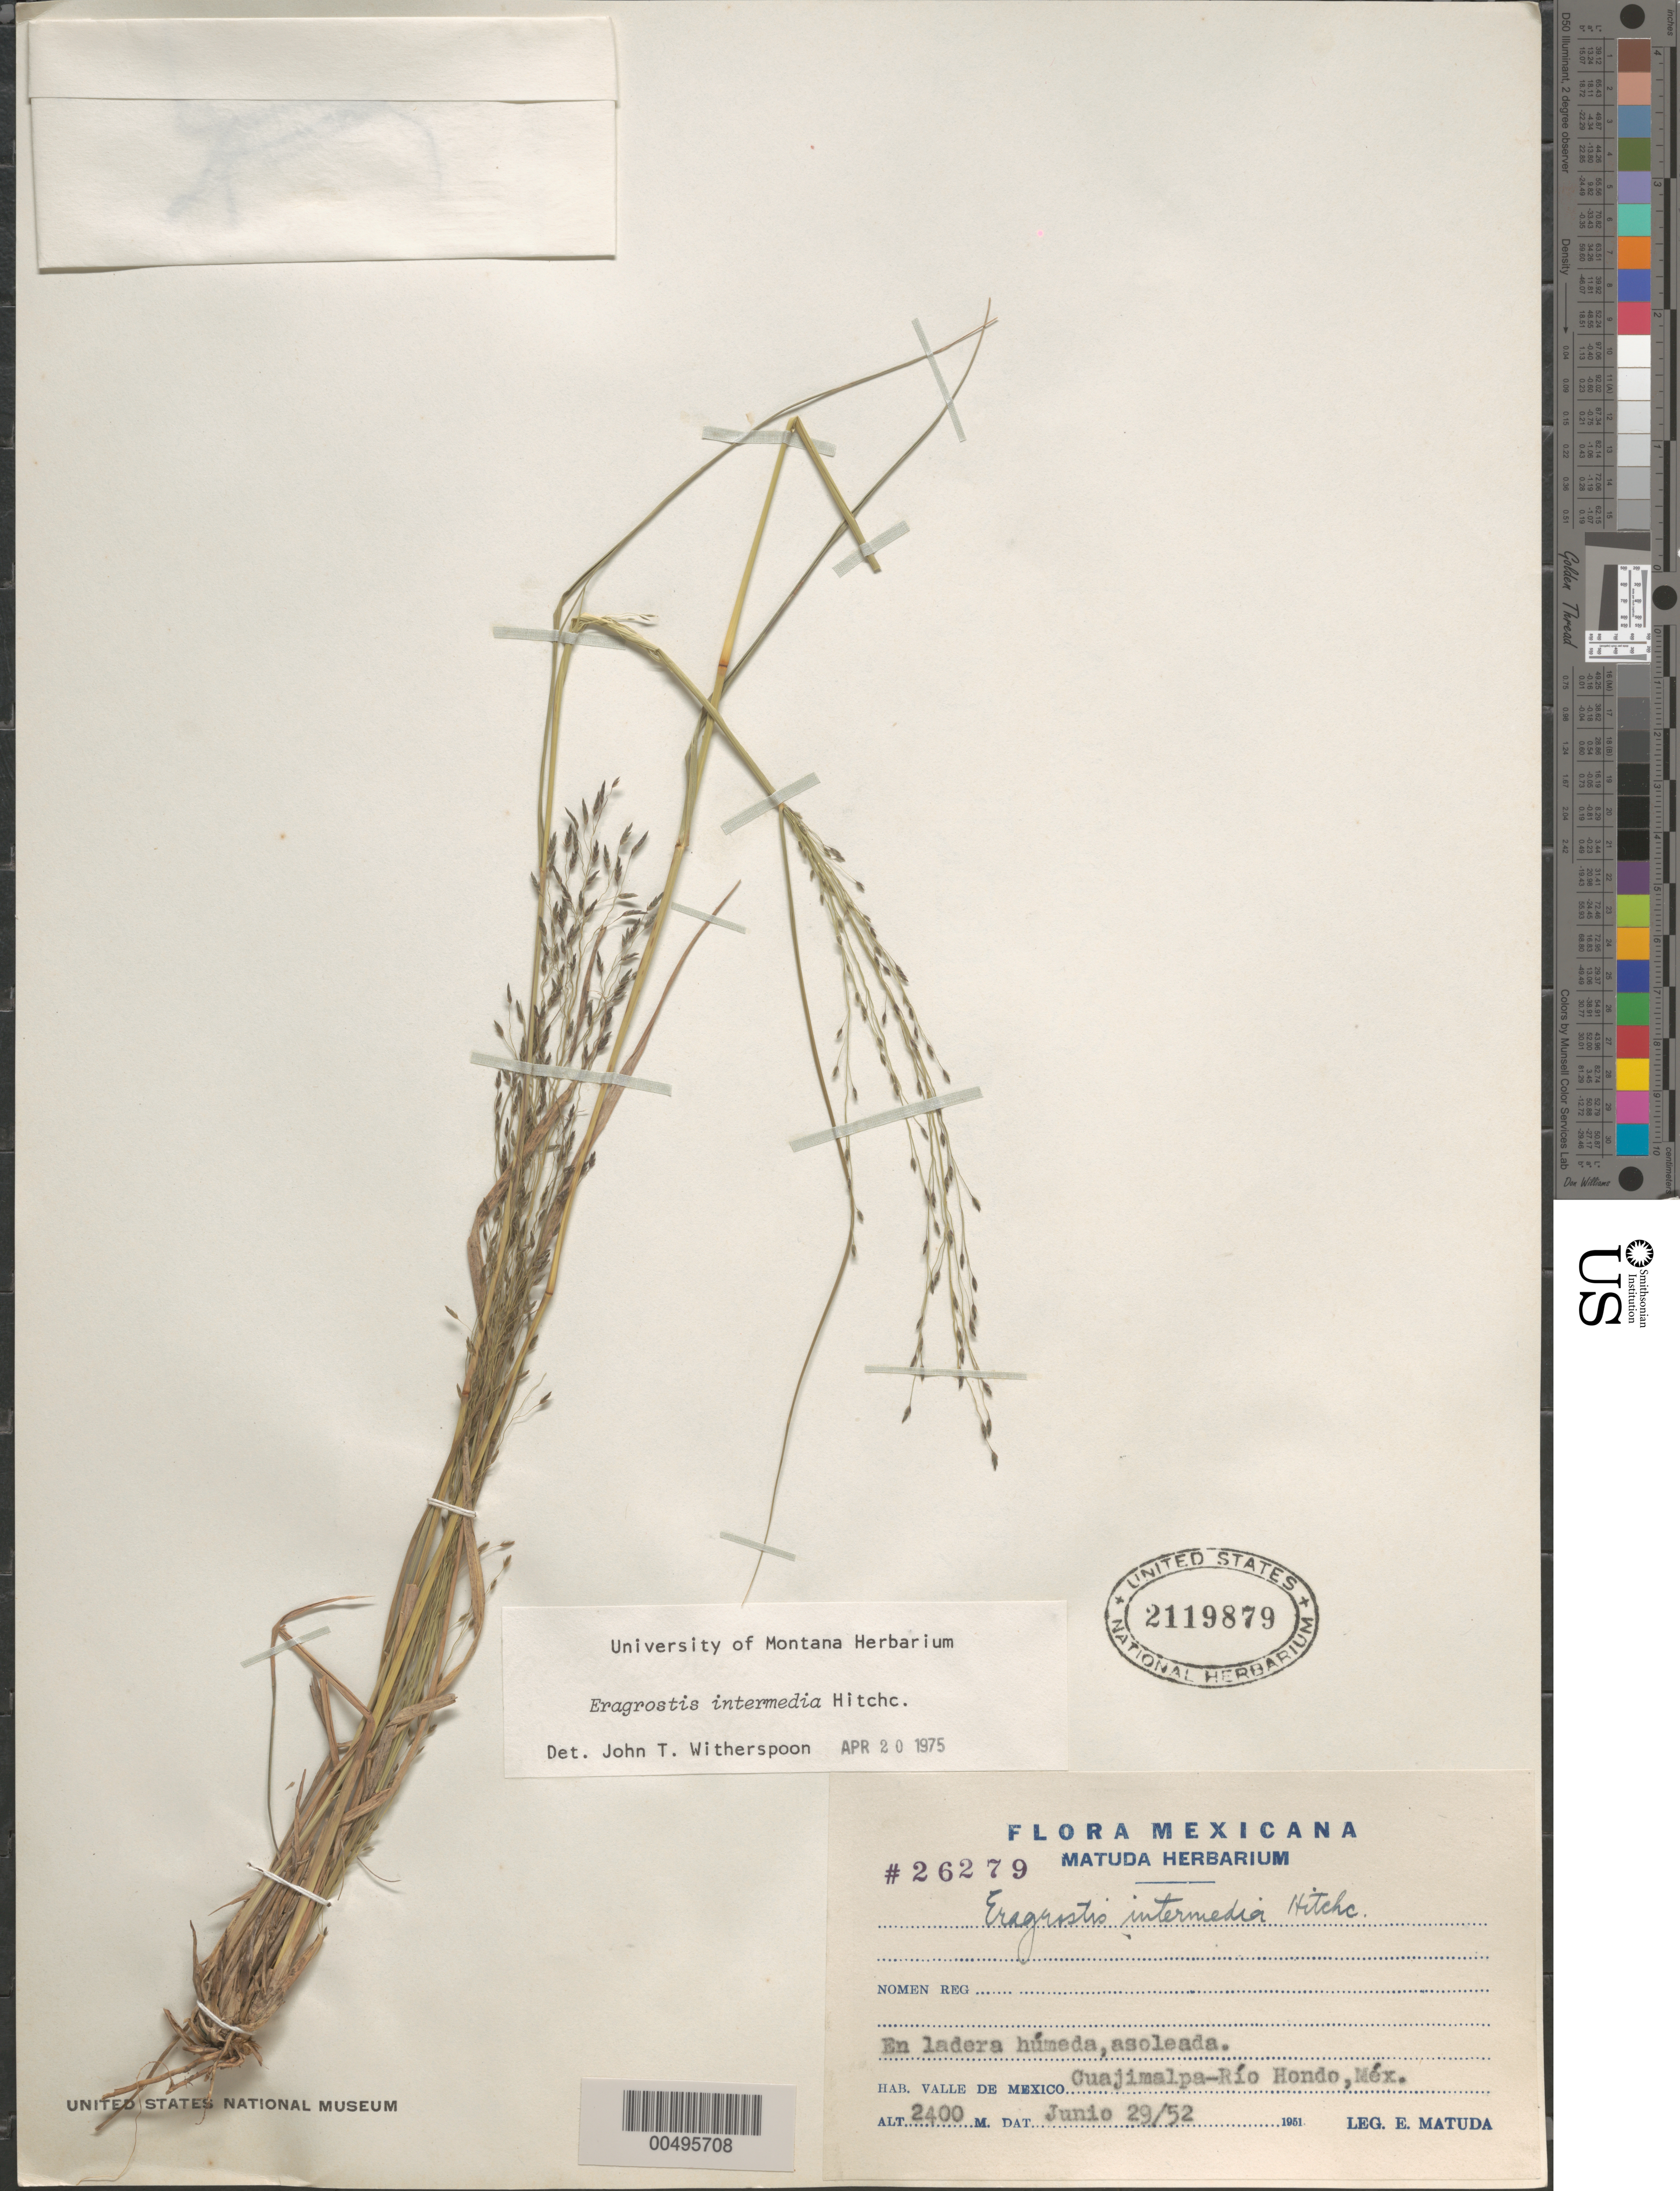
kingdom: Plantae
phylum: Tracheophyta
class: Liliopsida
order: Poales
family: Poaceae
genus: Eragrostis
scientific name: Eragrostis intermedia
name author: Hitchc.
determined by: Witherspoon, John T.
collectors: E. Matuda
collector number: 26279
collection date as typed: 29 Jun 1952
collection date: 1952-06-29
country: Mexico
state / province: México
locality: Valle de Mexico, Cuajimalpa - Río Hondo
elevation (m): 2400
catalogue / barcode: US 2119879